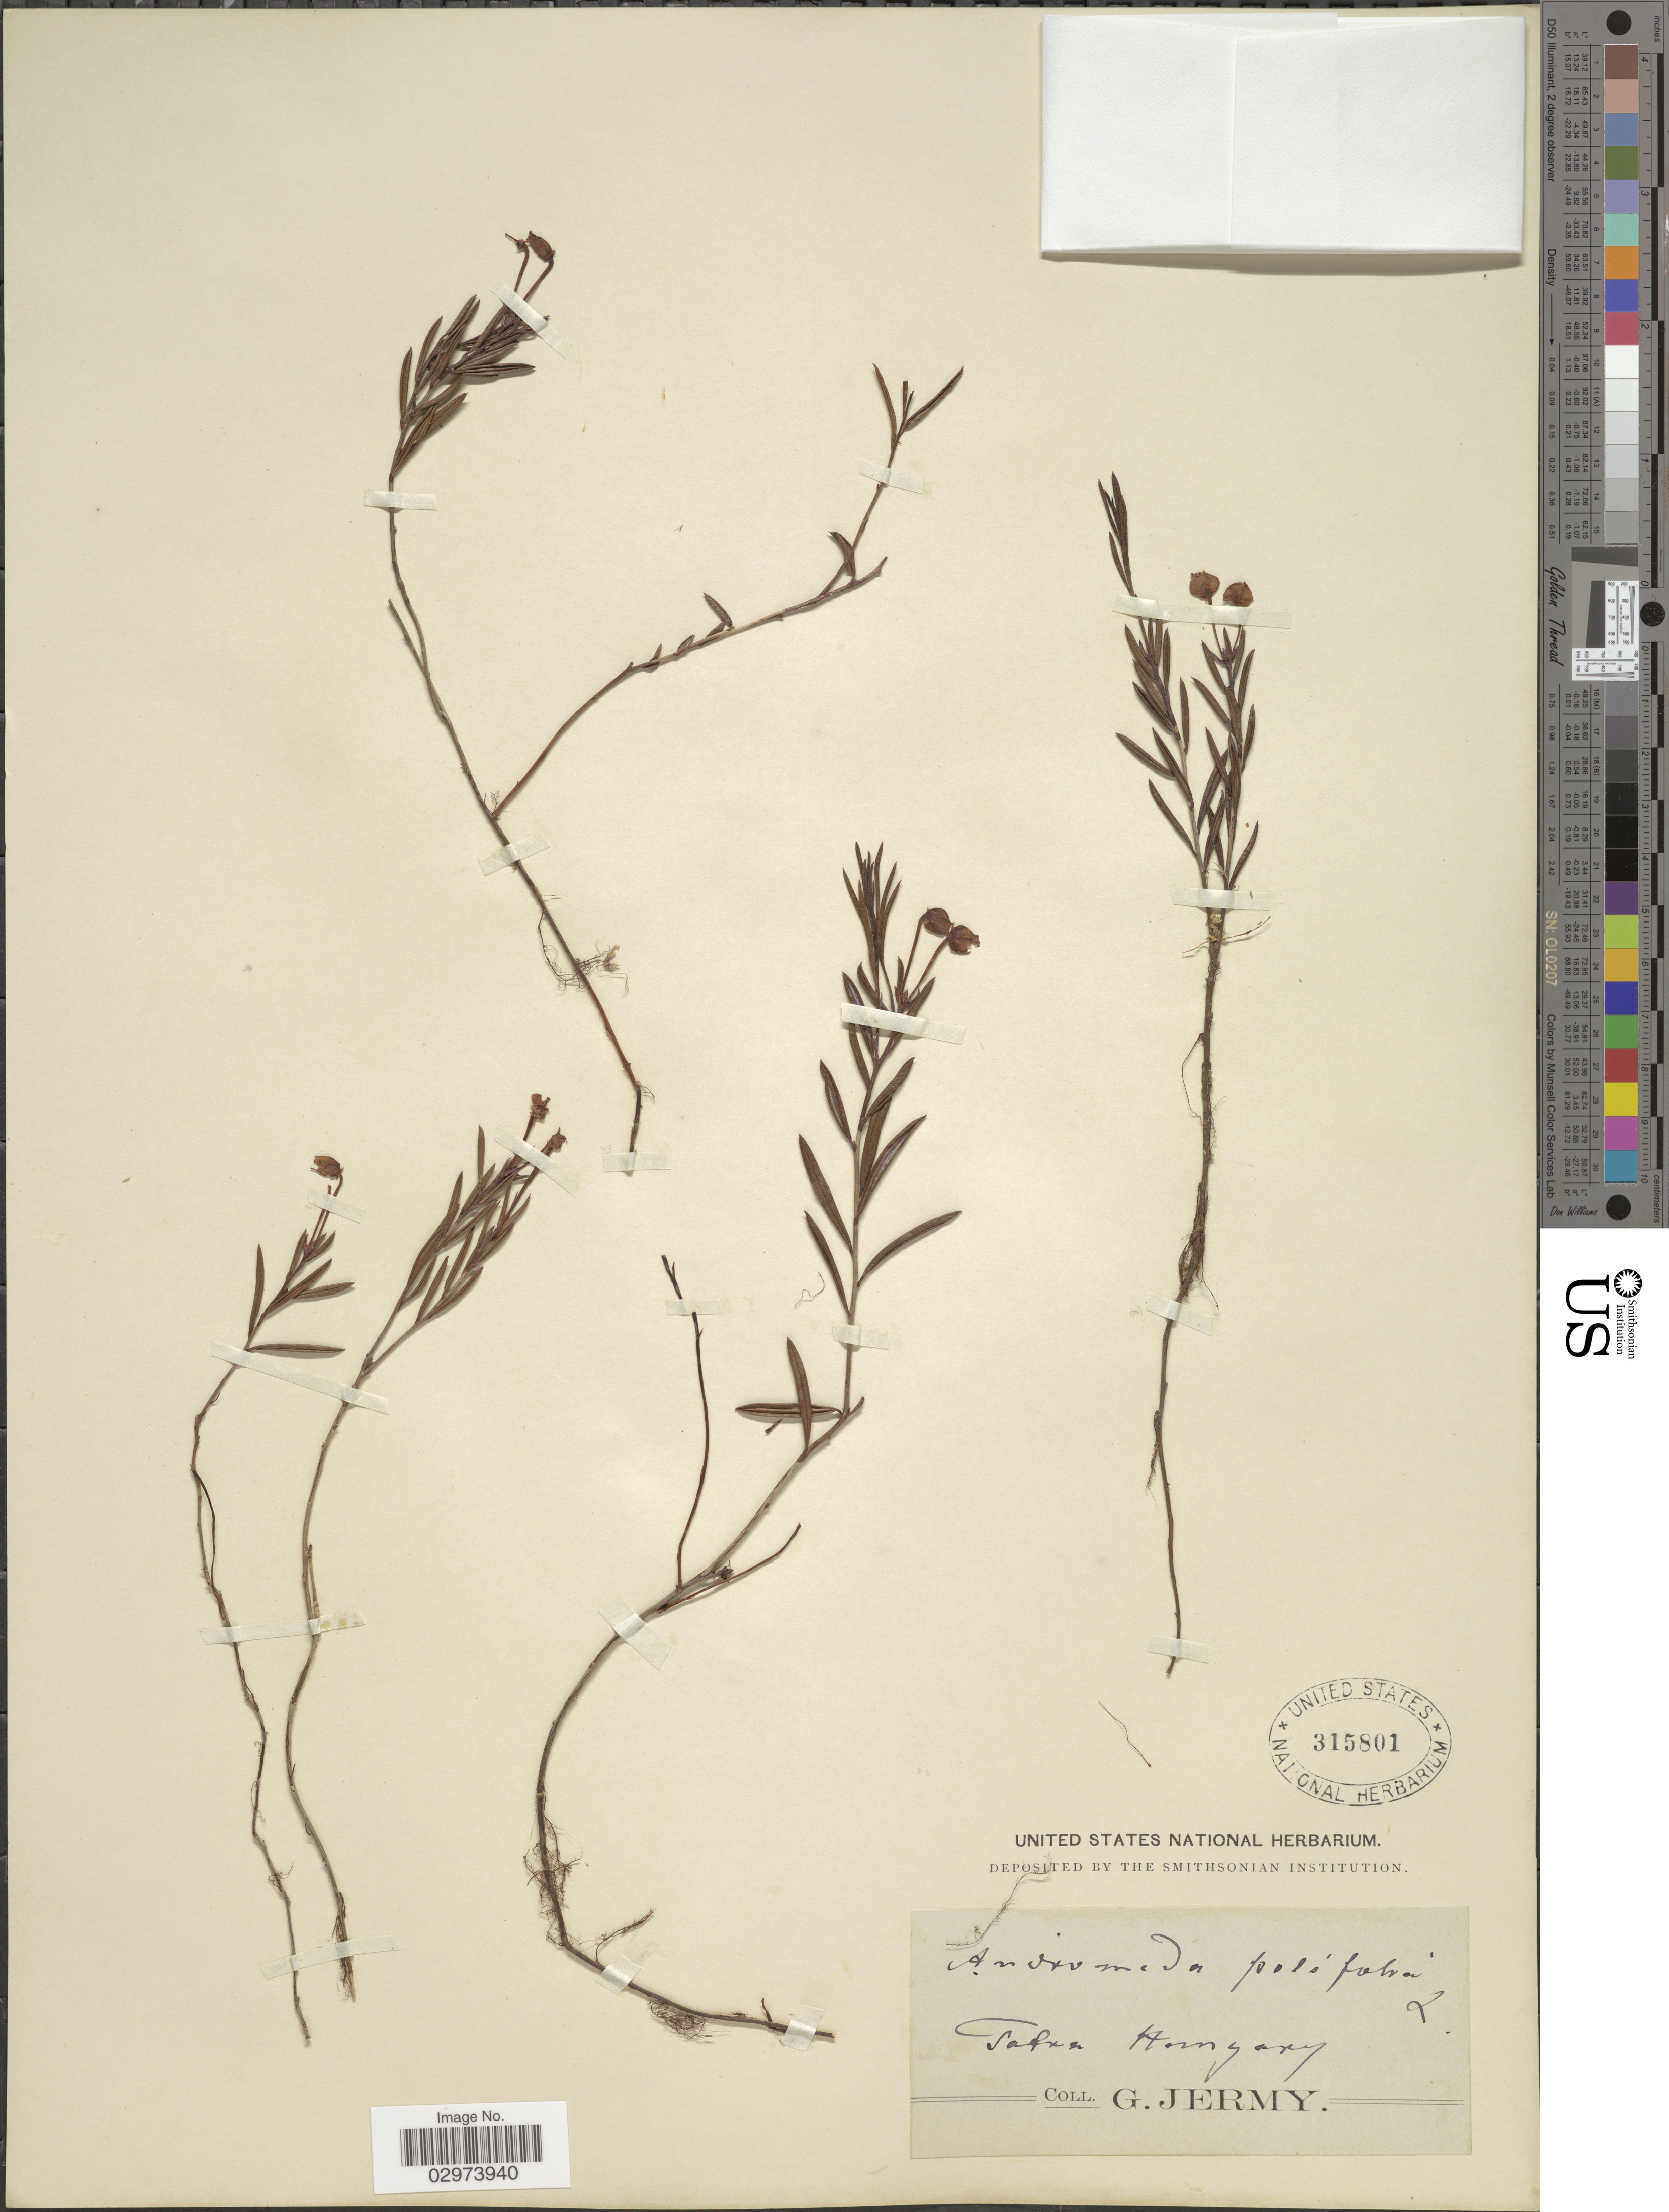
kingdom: Plantae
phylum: Tracheophyta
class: Magnoliopsida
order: Ericales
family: Ericaceae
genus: Andromeda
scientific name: Andromeda polifolia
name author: L.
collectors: G. Jermy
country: Hungary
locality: Taszar [interpreted]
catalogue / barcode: US 315801